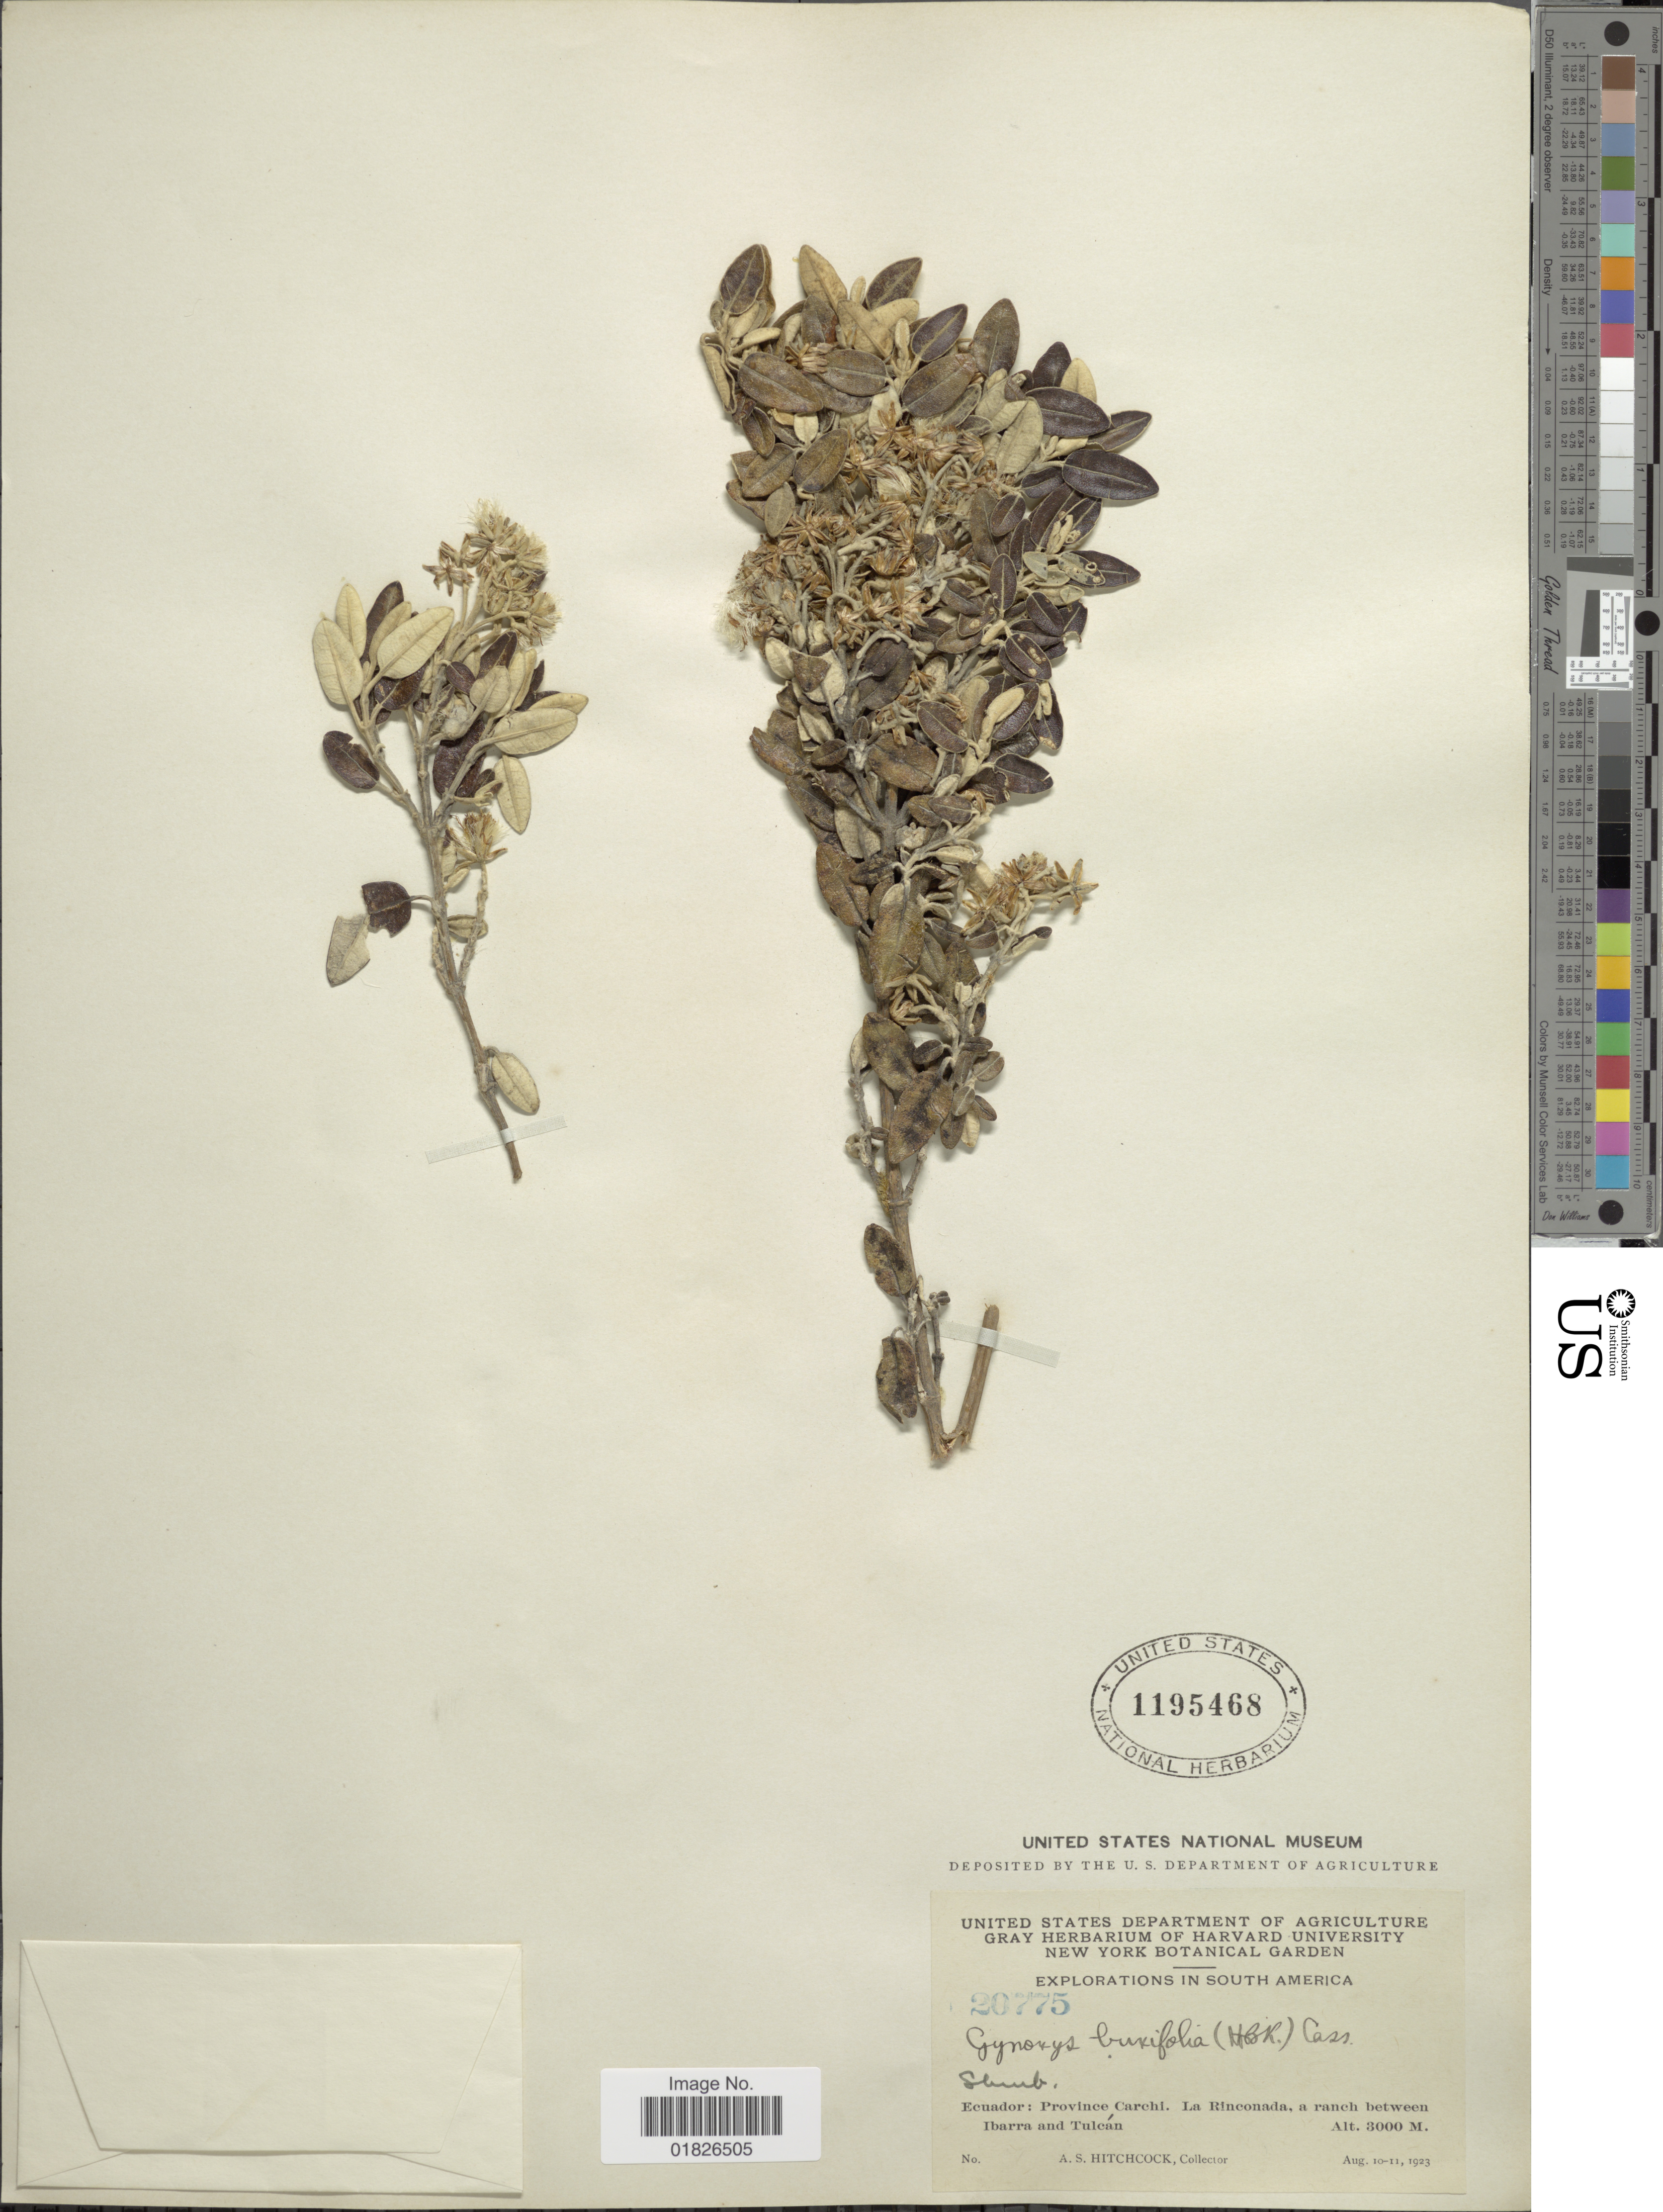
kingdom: Plantae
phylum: Tracheophyta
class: Magnoliopsida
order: Asterales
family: Asteraceae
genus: Gynoxys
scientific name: Gynoxys parvifolia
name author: Cuatrec.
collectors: A. S. Hitchcock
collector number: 20775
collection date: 1923-08-10/1923-08-11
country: Ecuador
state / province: Carchi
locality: South America, La Rinconada, a ranch between Ibarra and Tulcan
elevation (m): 3000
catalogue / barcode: US 1195468